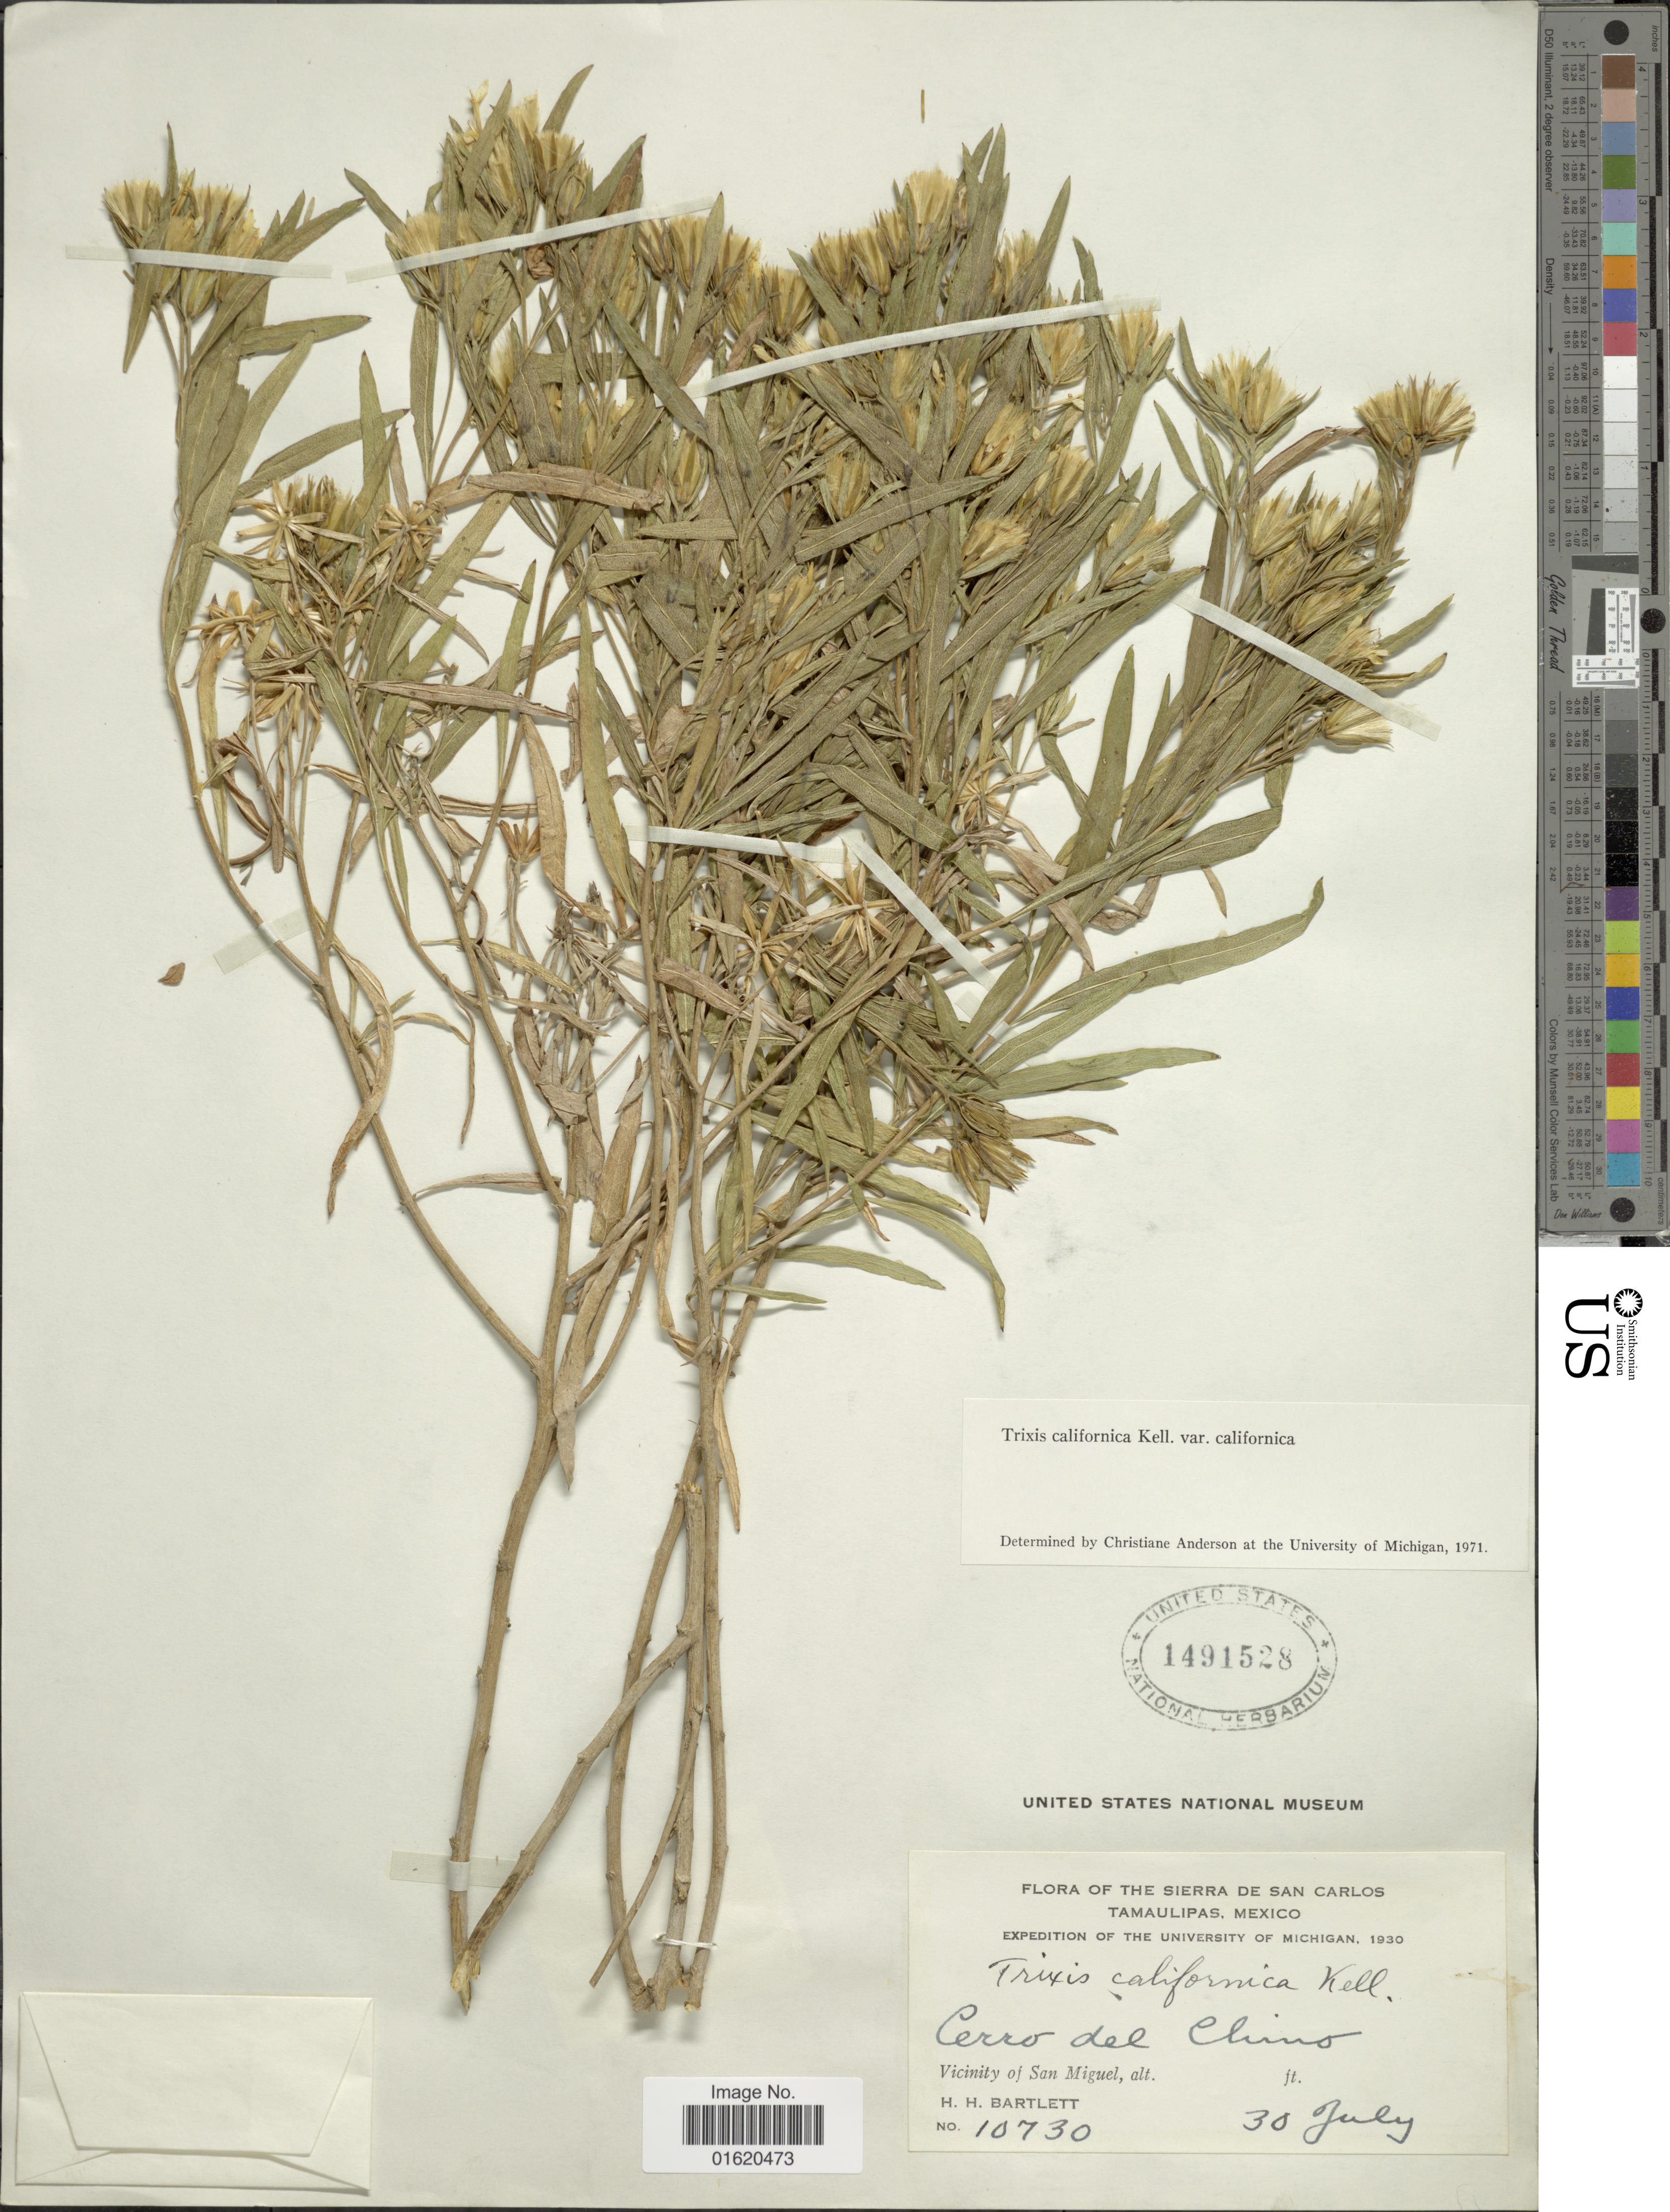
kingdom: Plantae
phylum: Tracheophyta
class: Magnoliopsida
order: Asterales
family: Asteraceae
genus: Trixis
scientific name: Trixis californica var. californica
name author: Kellogg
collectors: H. H. Bartlett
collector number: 10730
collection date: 1930-07-30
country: Mexico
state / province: Tamaulipas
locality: Sierra de San Carlos, Cerro del Chino, Vicinity of San Miquel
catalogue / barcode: US 1491528